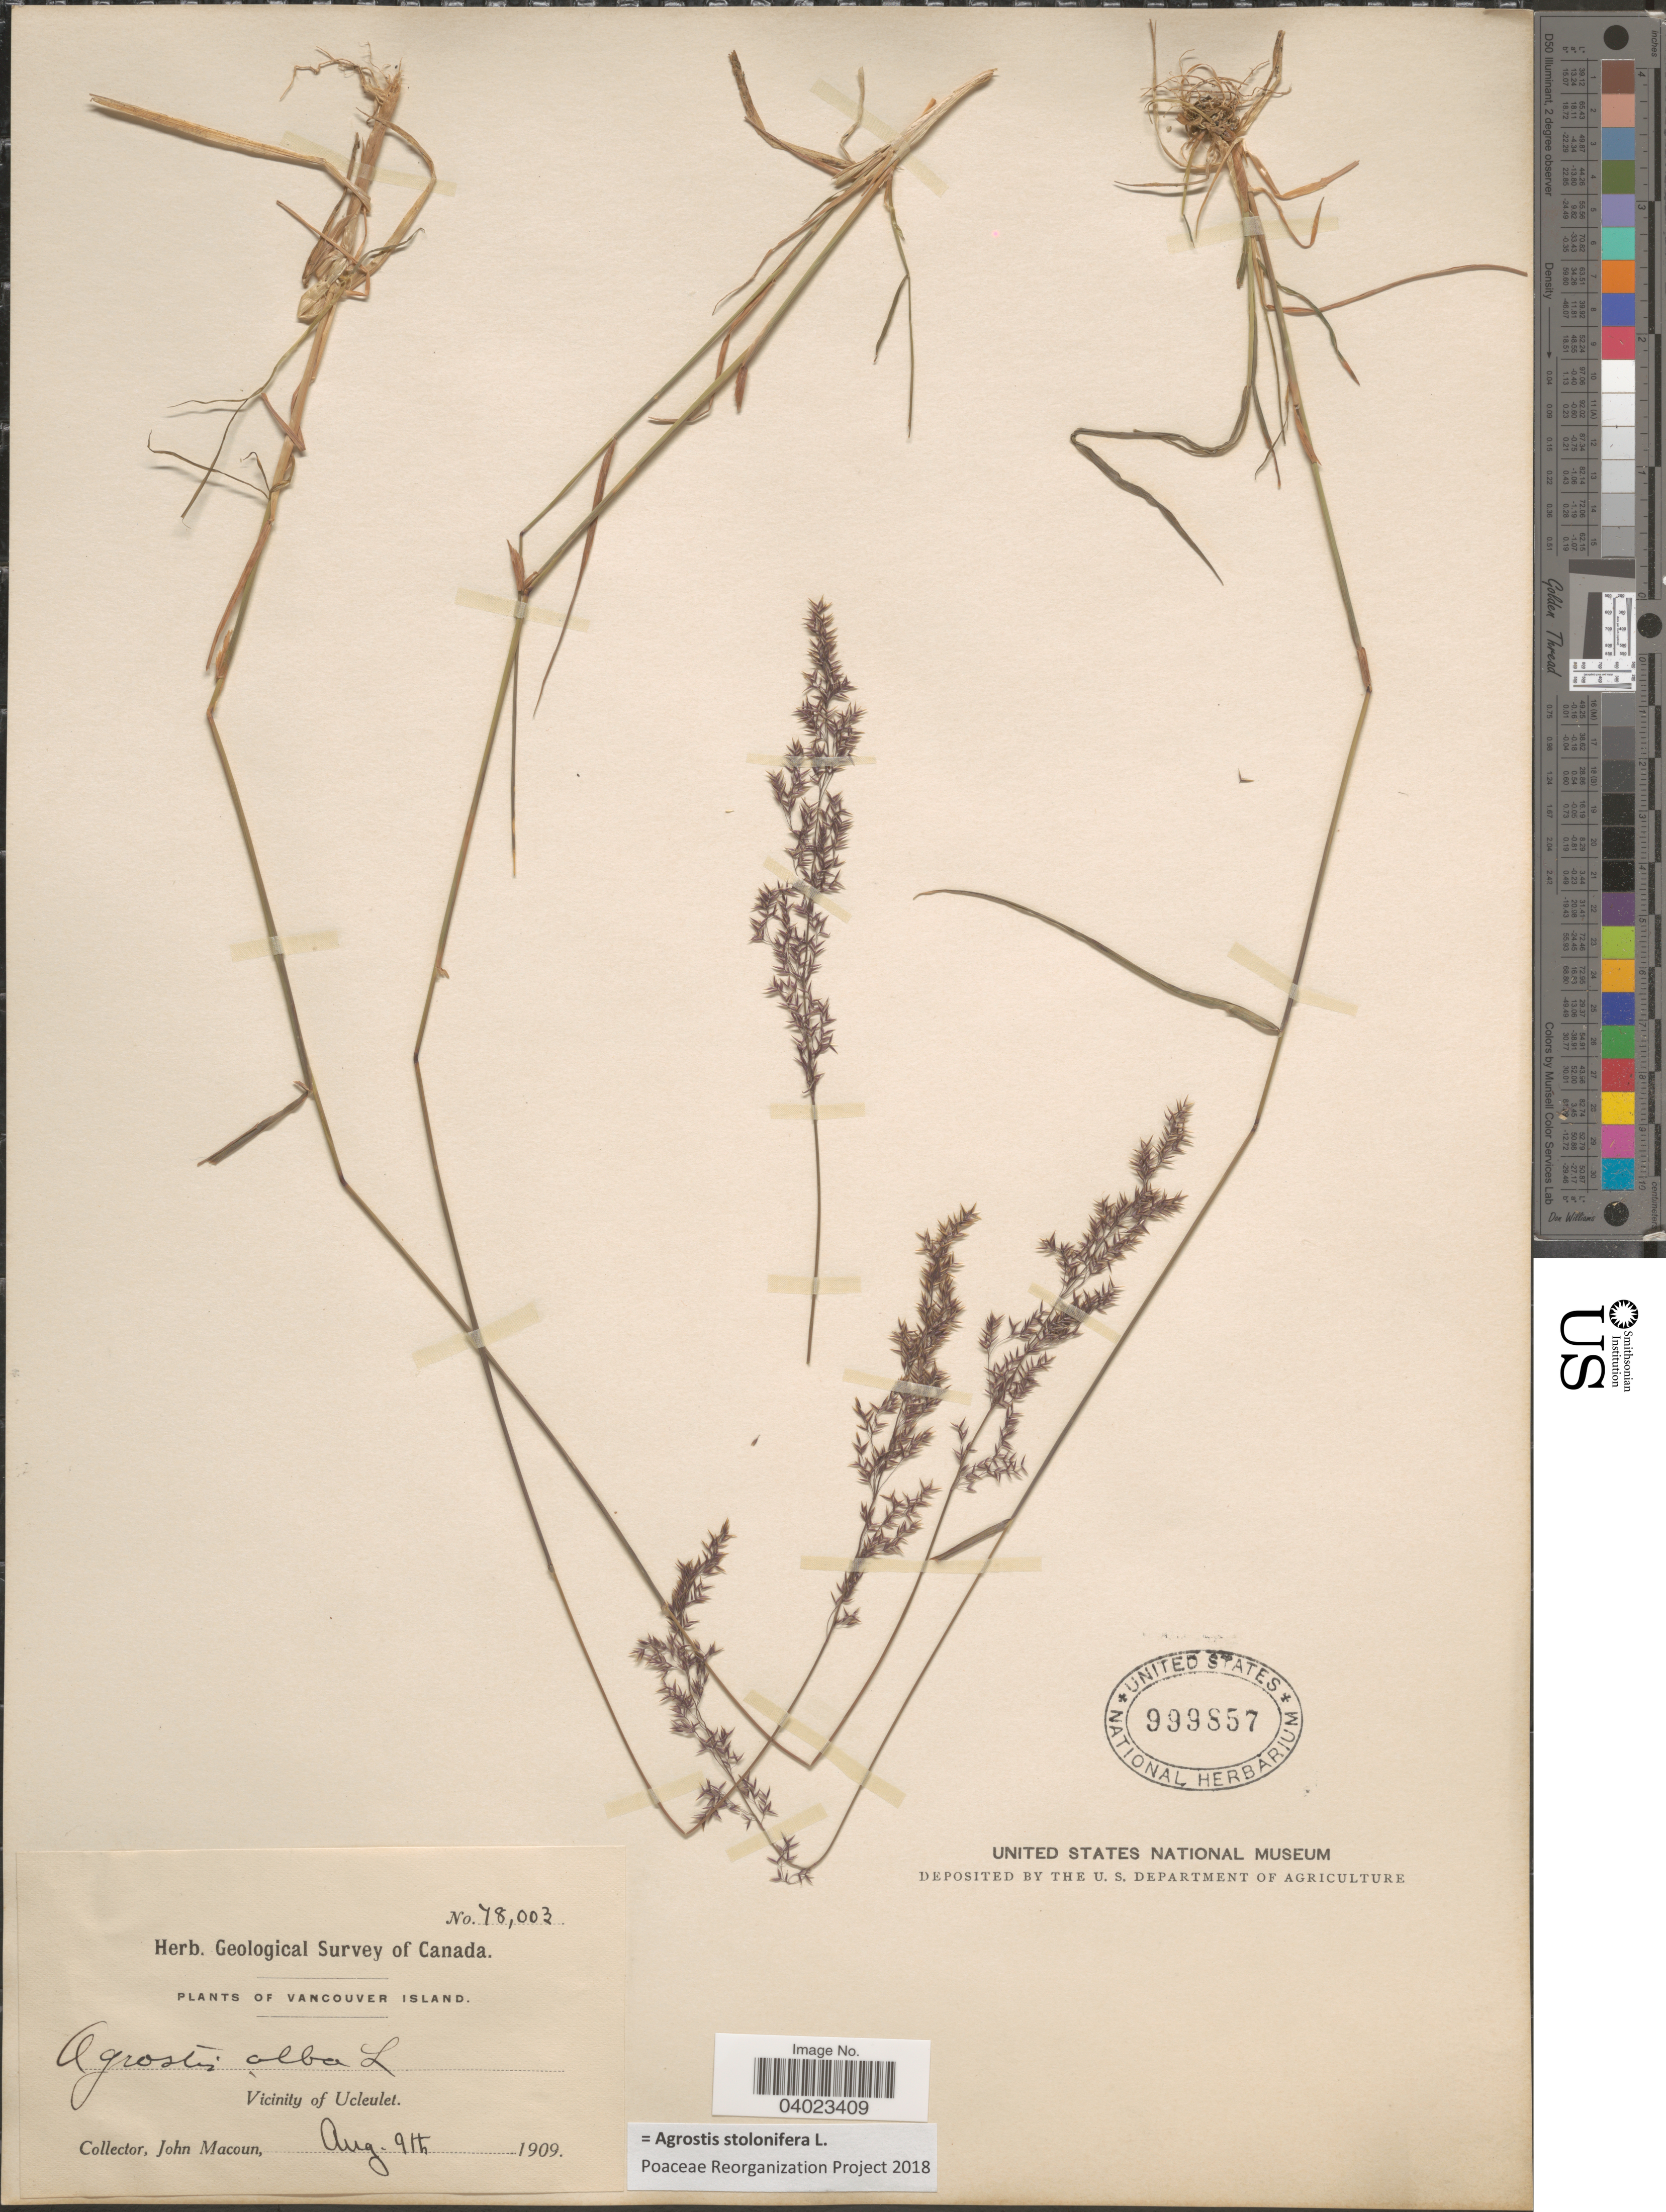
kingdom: Plantae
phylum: Tracheophyta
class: Liliopsida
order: Poales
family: Poaceae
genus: Agrostis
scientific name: Agrostis stolonifera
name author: L.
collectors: J. Macoun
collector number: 78003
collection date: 1909-08-09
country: Canada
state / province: British Columbia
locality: Vancouver Island. Vicinity of Ucleulet.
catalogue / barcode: US 999857